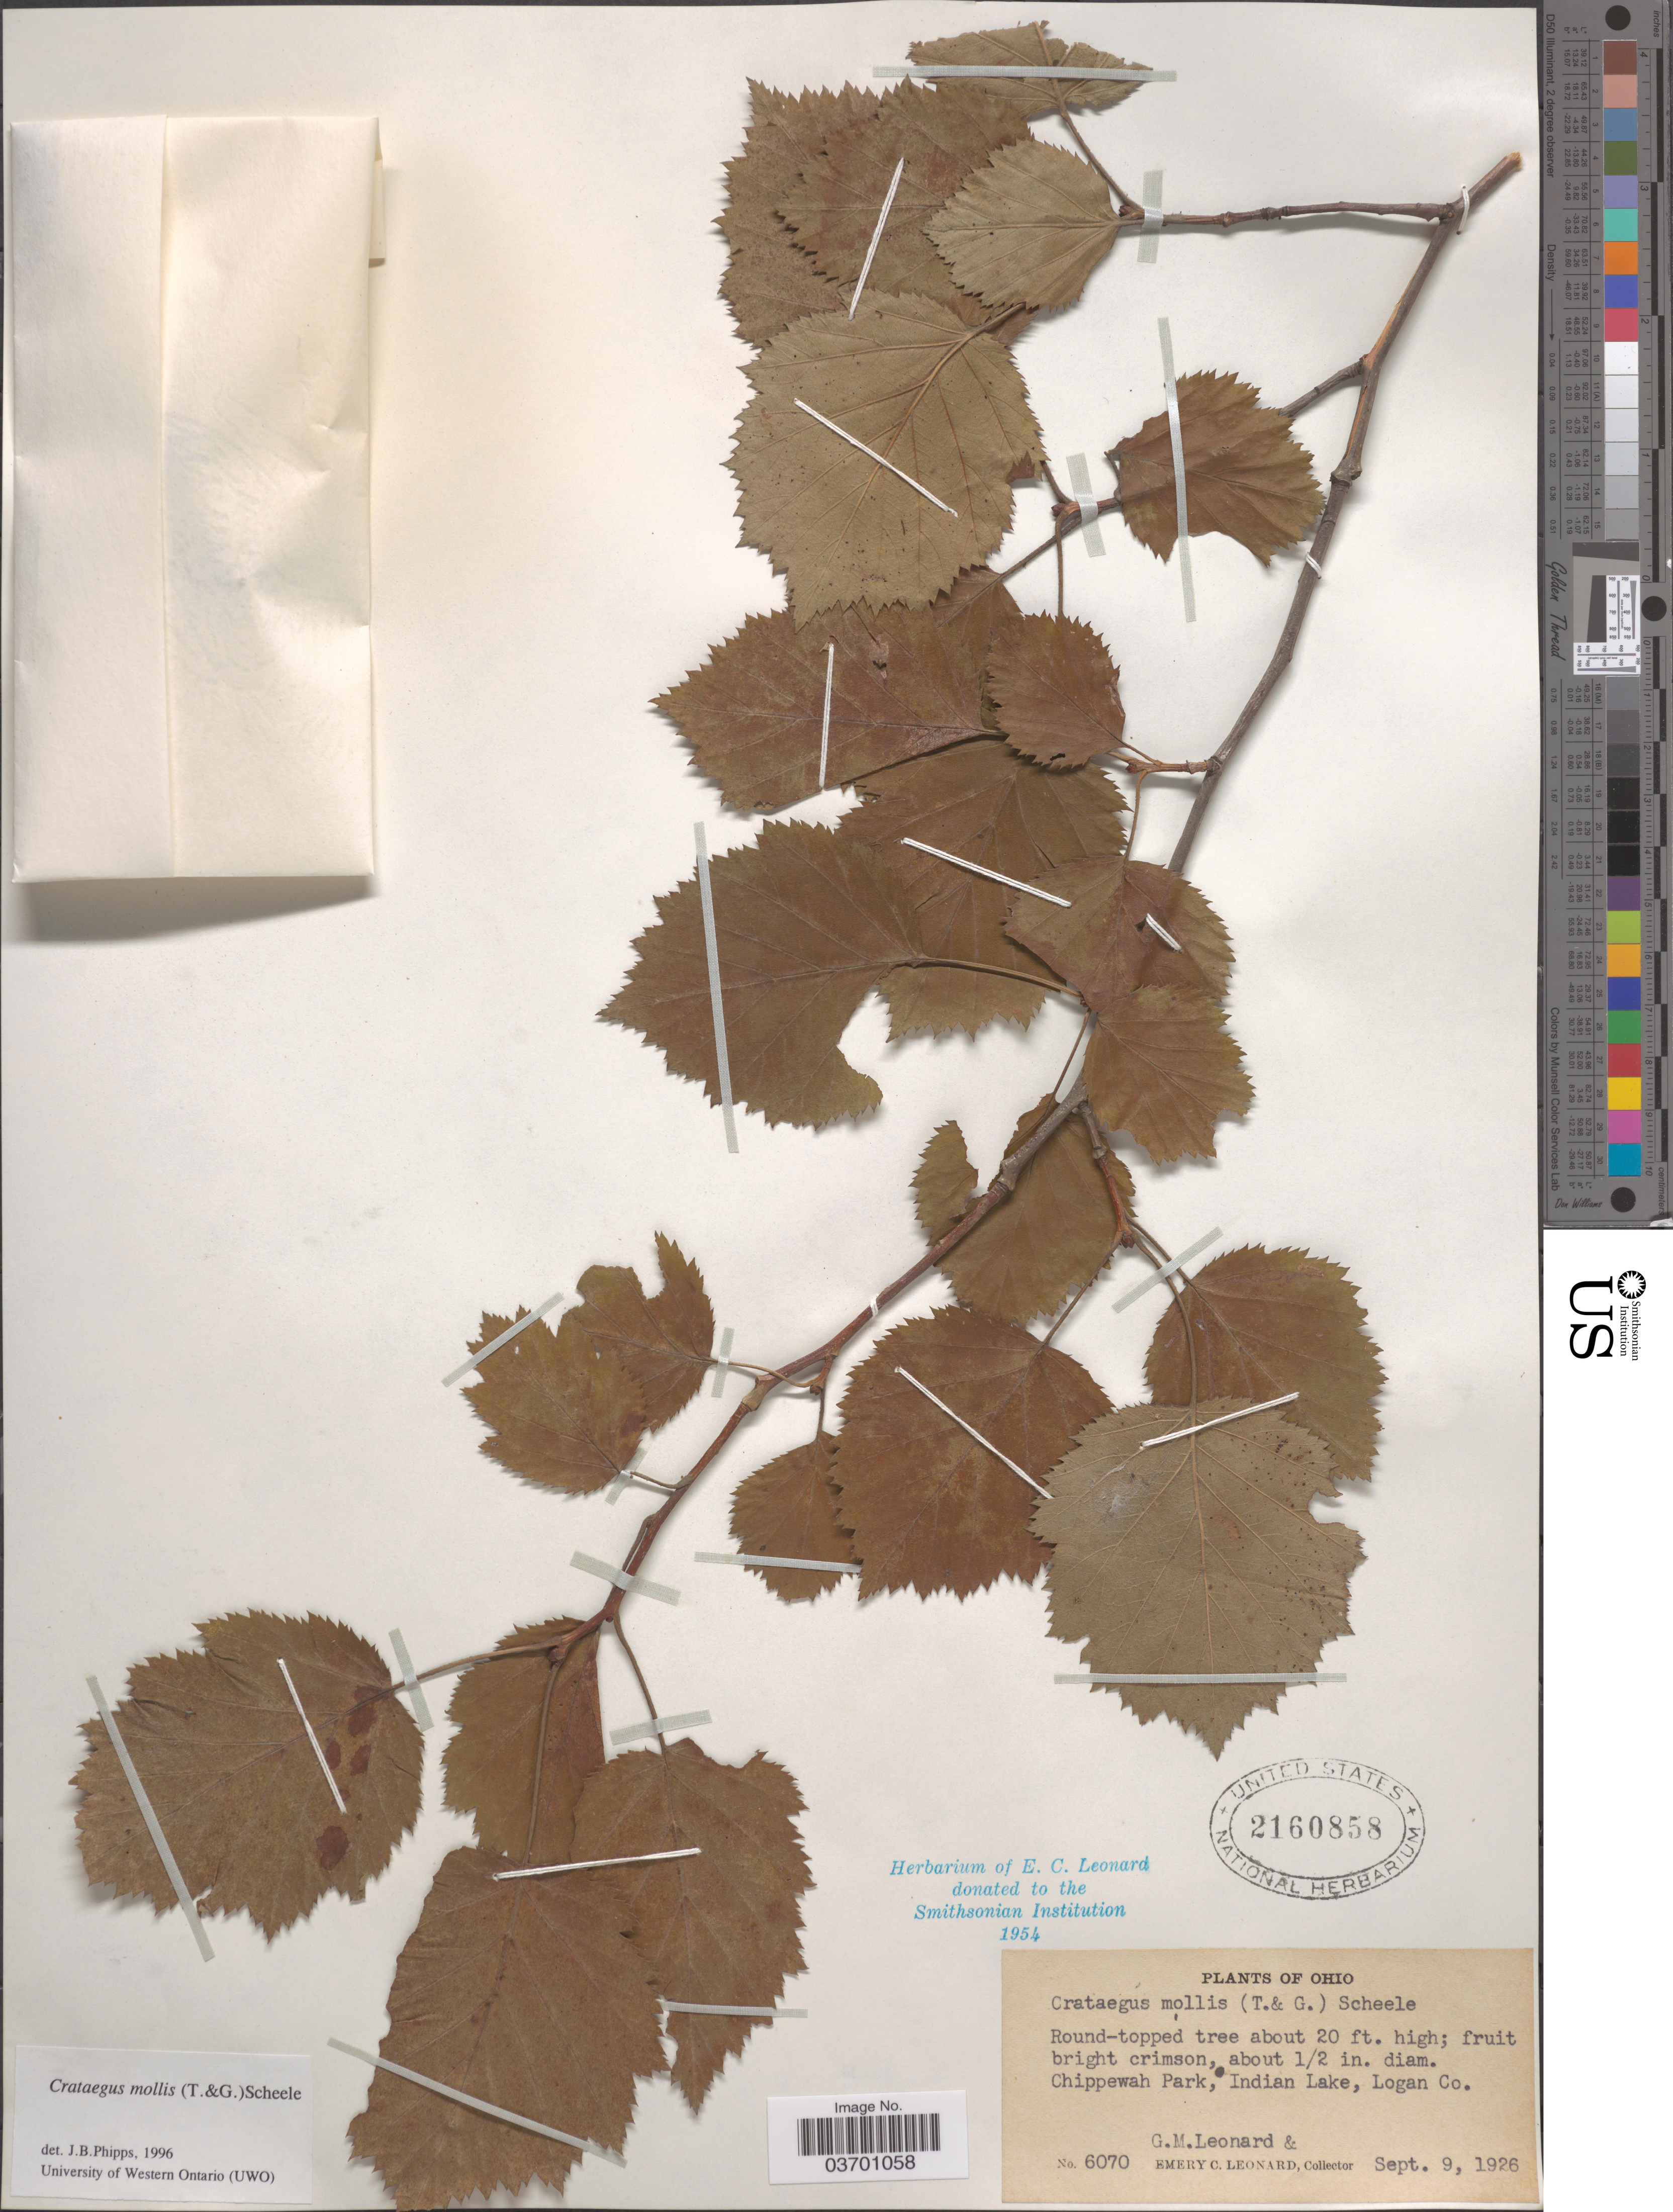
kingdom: Plantae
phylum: Tracheophyta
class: Magnoliopsida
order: Rosales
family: Rosaceae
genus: Crataegus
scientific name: Crataegus mollis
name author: (Torr. & A. Gray) Scheele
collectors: G. M. Leonard & E. C. Leonard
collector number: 6070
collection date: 1926-09-09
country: United States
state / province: Ohio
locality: Chippewah Park, Indian Lake, Logan Co.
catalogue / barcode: US 2160858